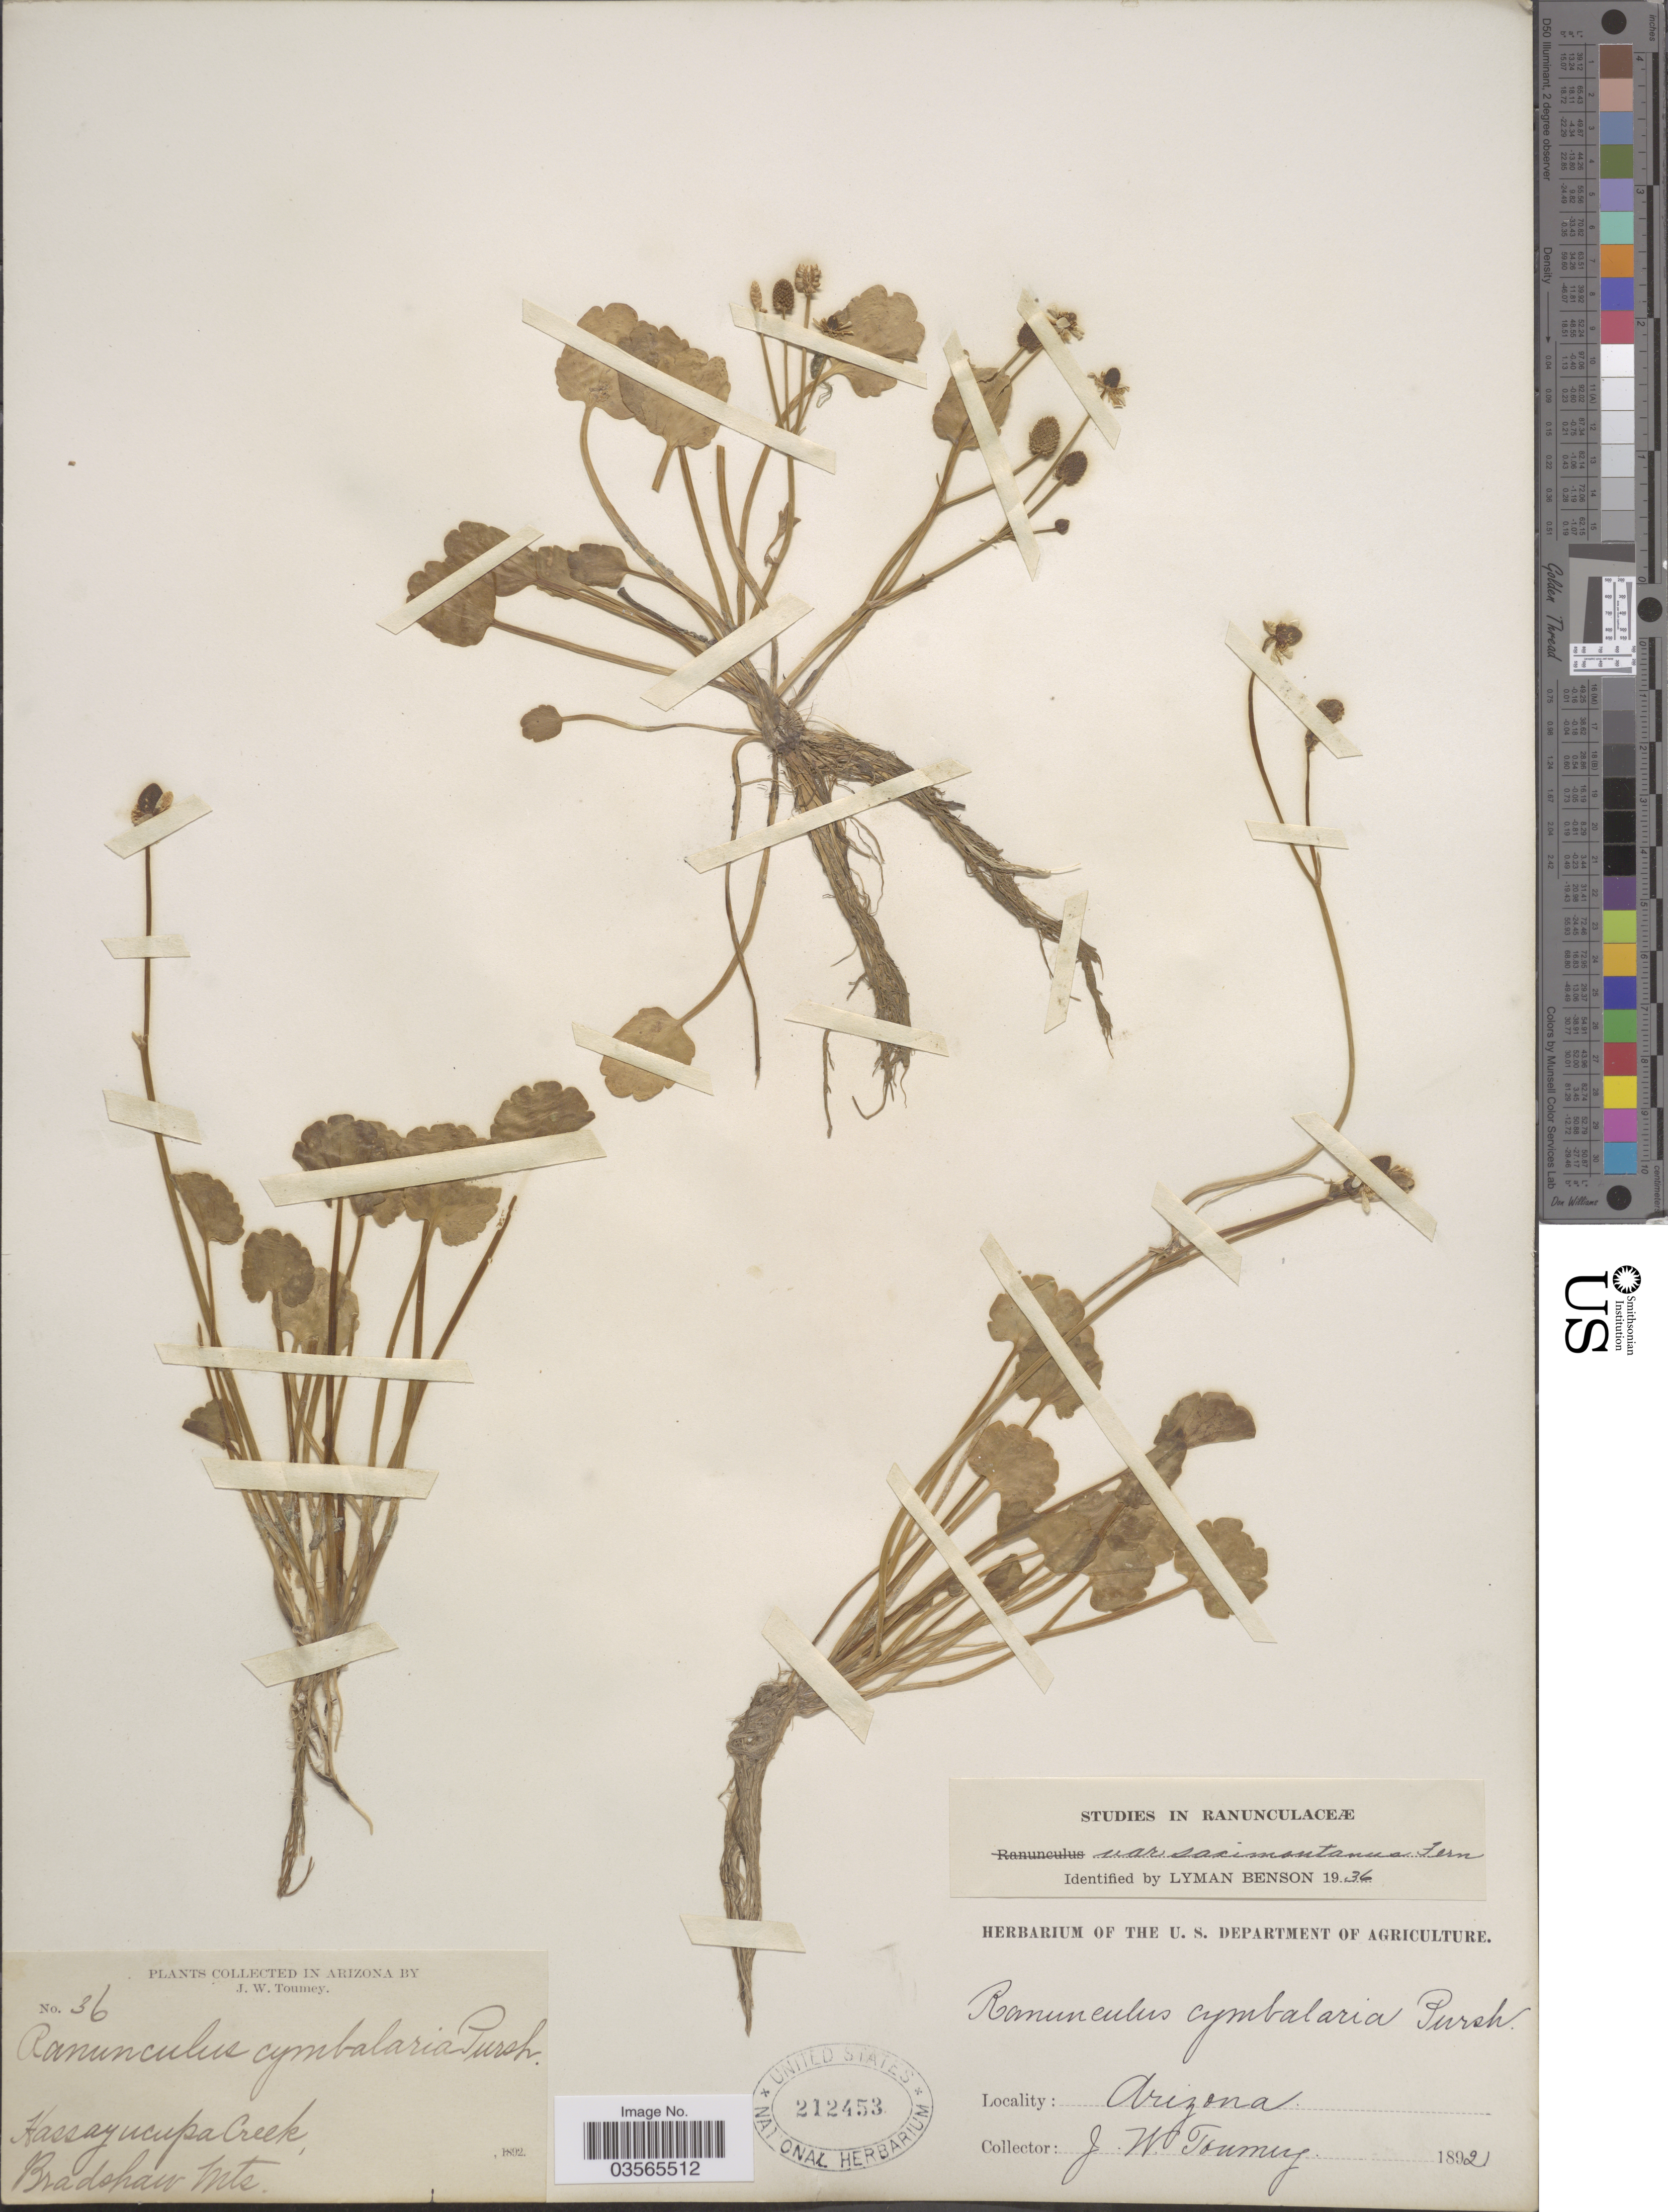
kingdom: Plantae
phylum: Tracheophyta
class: Magnoliopsida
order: Ranunculales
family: Ranunculaceae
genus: Halerpestes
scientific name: Halerpestes cymbalaria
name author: (Pursh) Greene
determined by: Strong, M. T., (US), Smithsonian Institution - National Museum of Natural History (UNITED STATES)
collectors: J. W. Toumey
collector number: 36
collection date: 1892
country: United States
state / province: Arizona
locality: Hassayampa Creek, Bradshaw Mts.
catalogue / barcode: US 212453